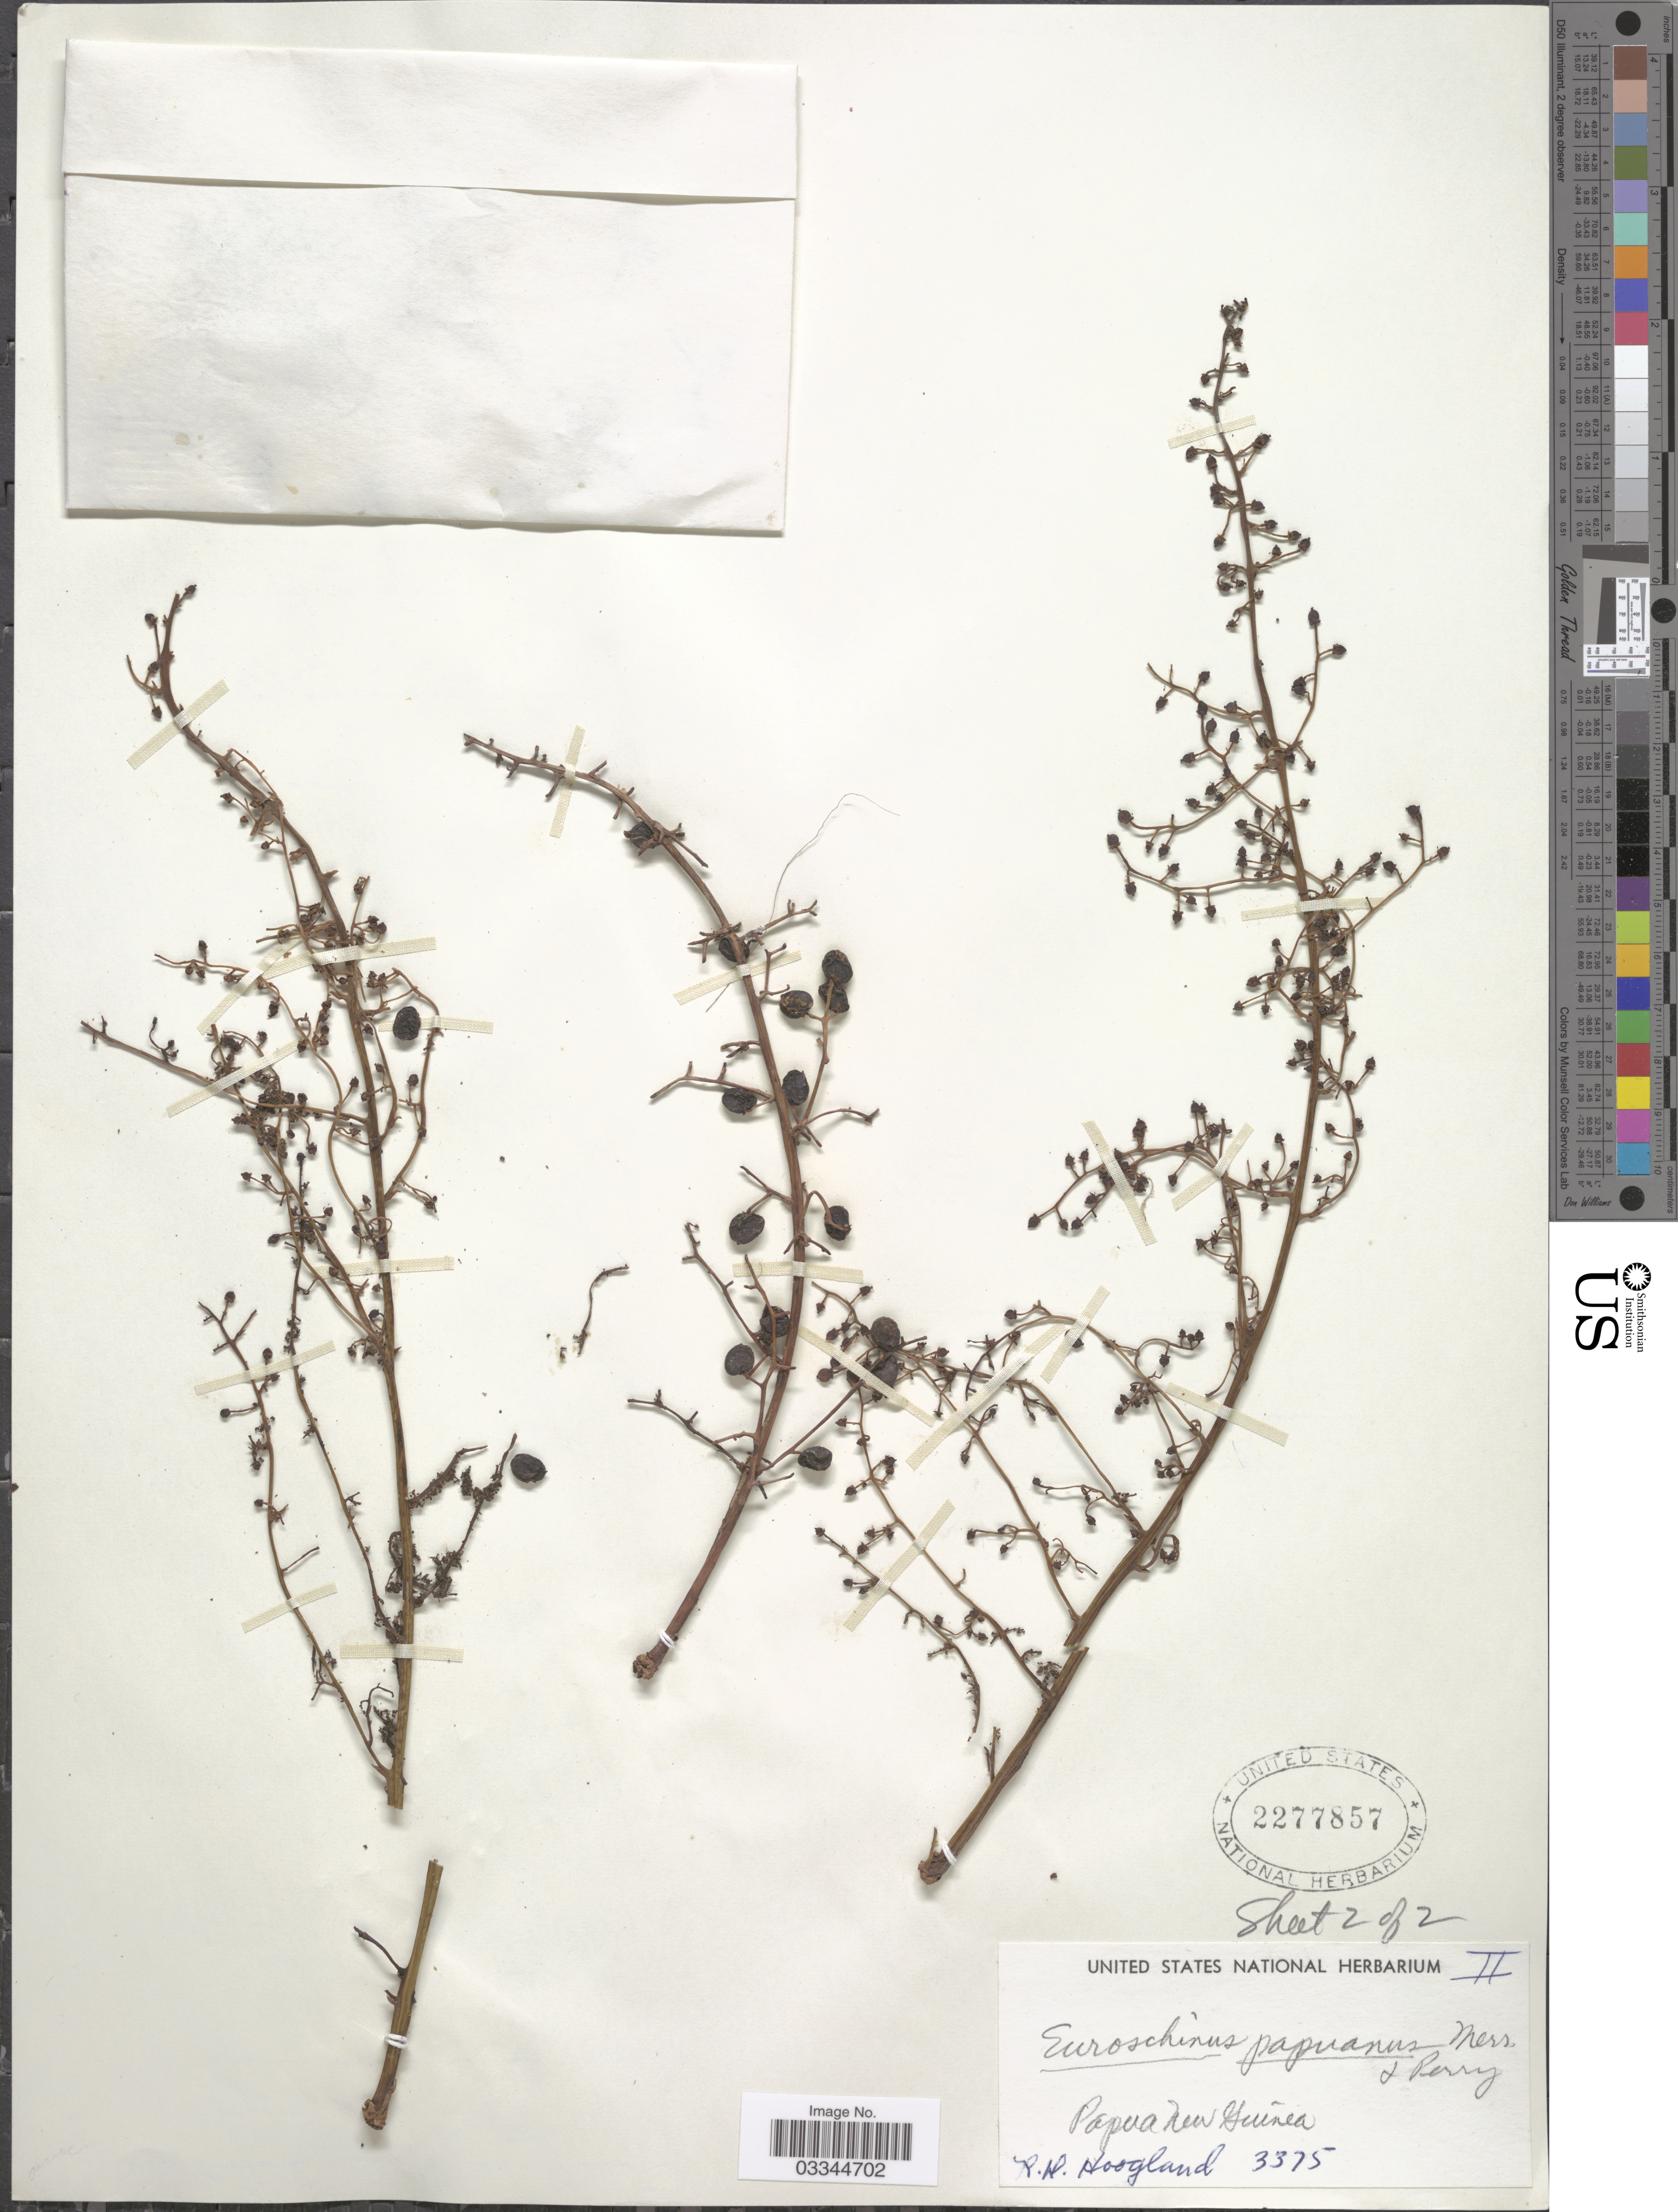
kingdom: Plantae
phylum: Tracheophyta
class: Magnoliopsida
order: Sapindales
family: Anacardiaceae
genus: Euroschinus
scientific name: Euroschinus papuanus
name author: Merr. & L.M. Perry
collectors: R. D. Hoogland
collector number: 3375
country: Papua New Guinea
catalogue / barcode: US 2277857